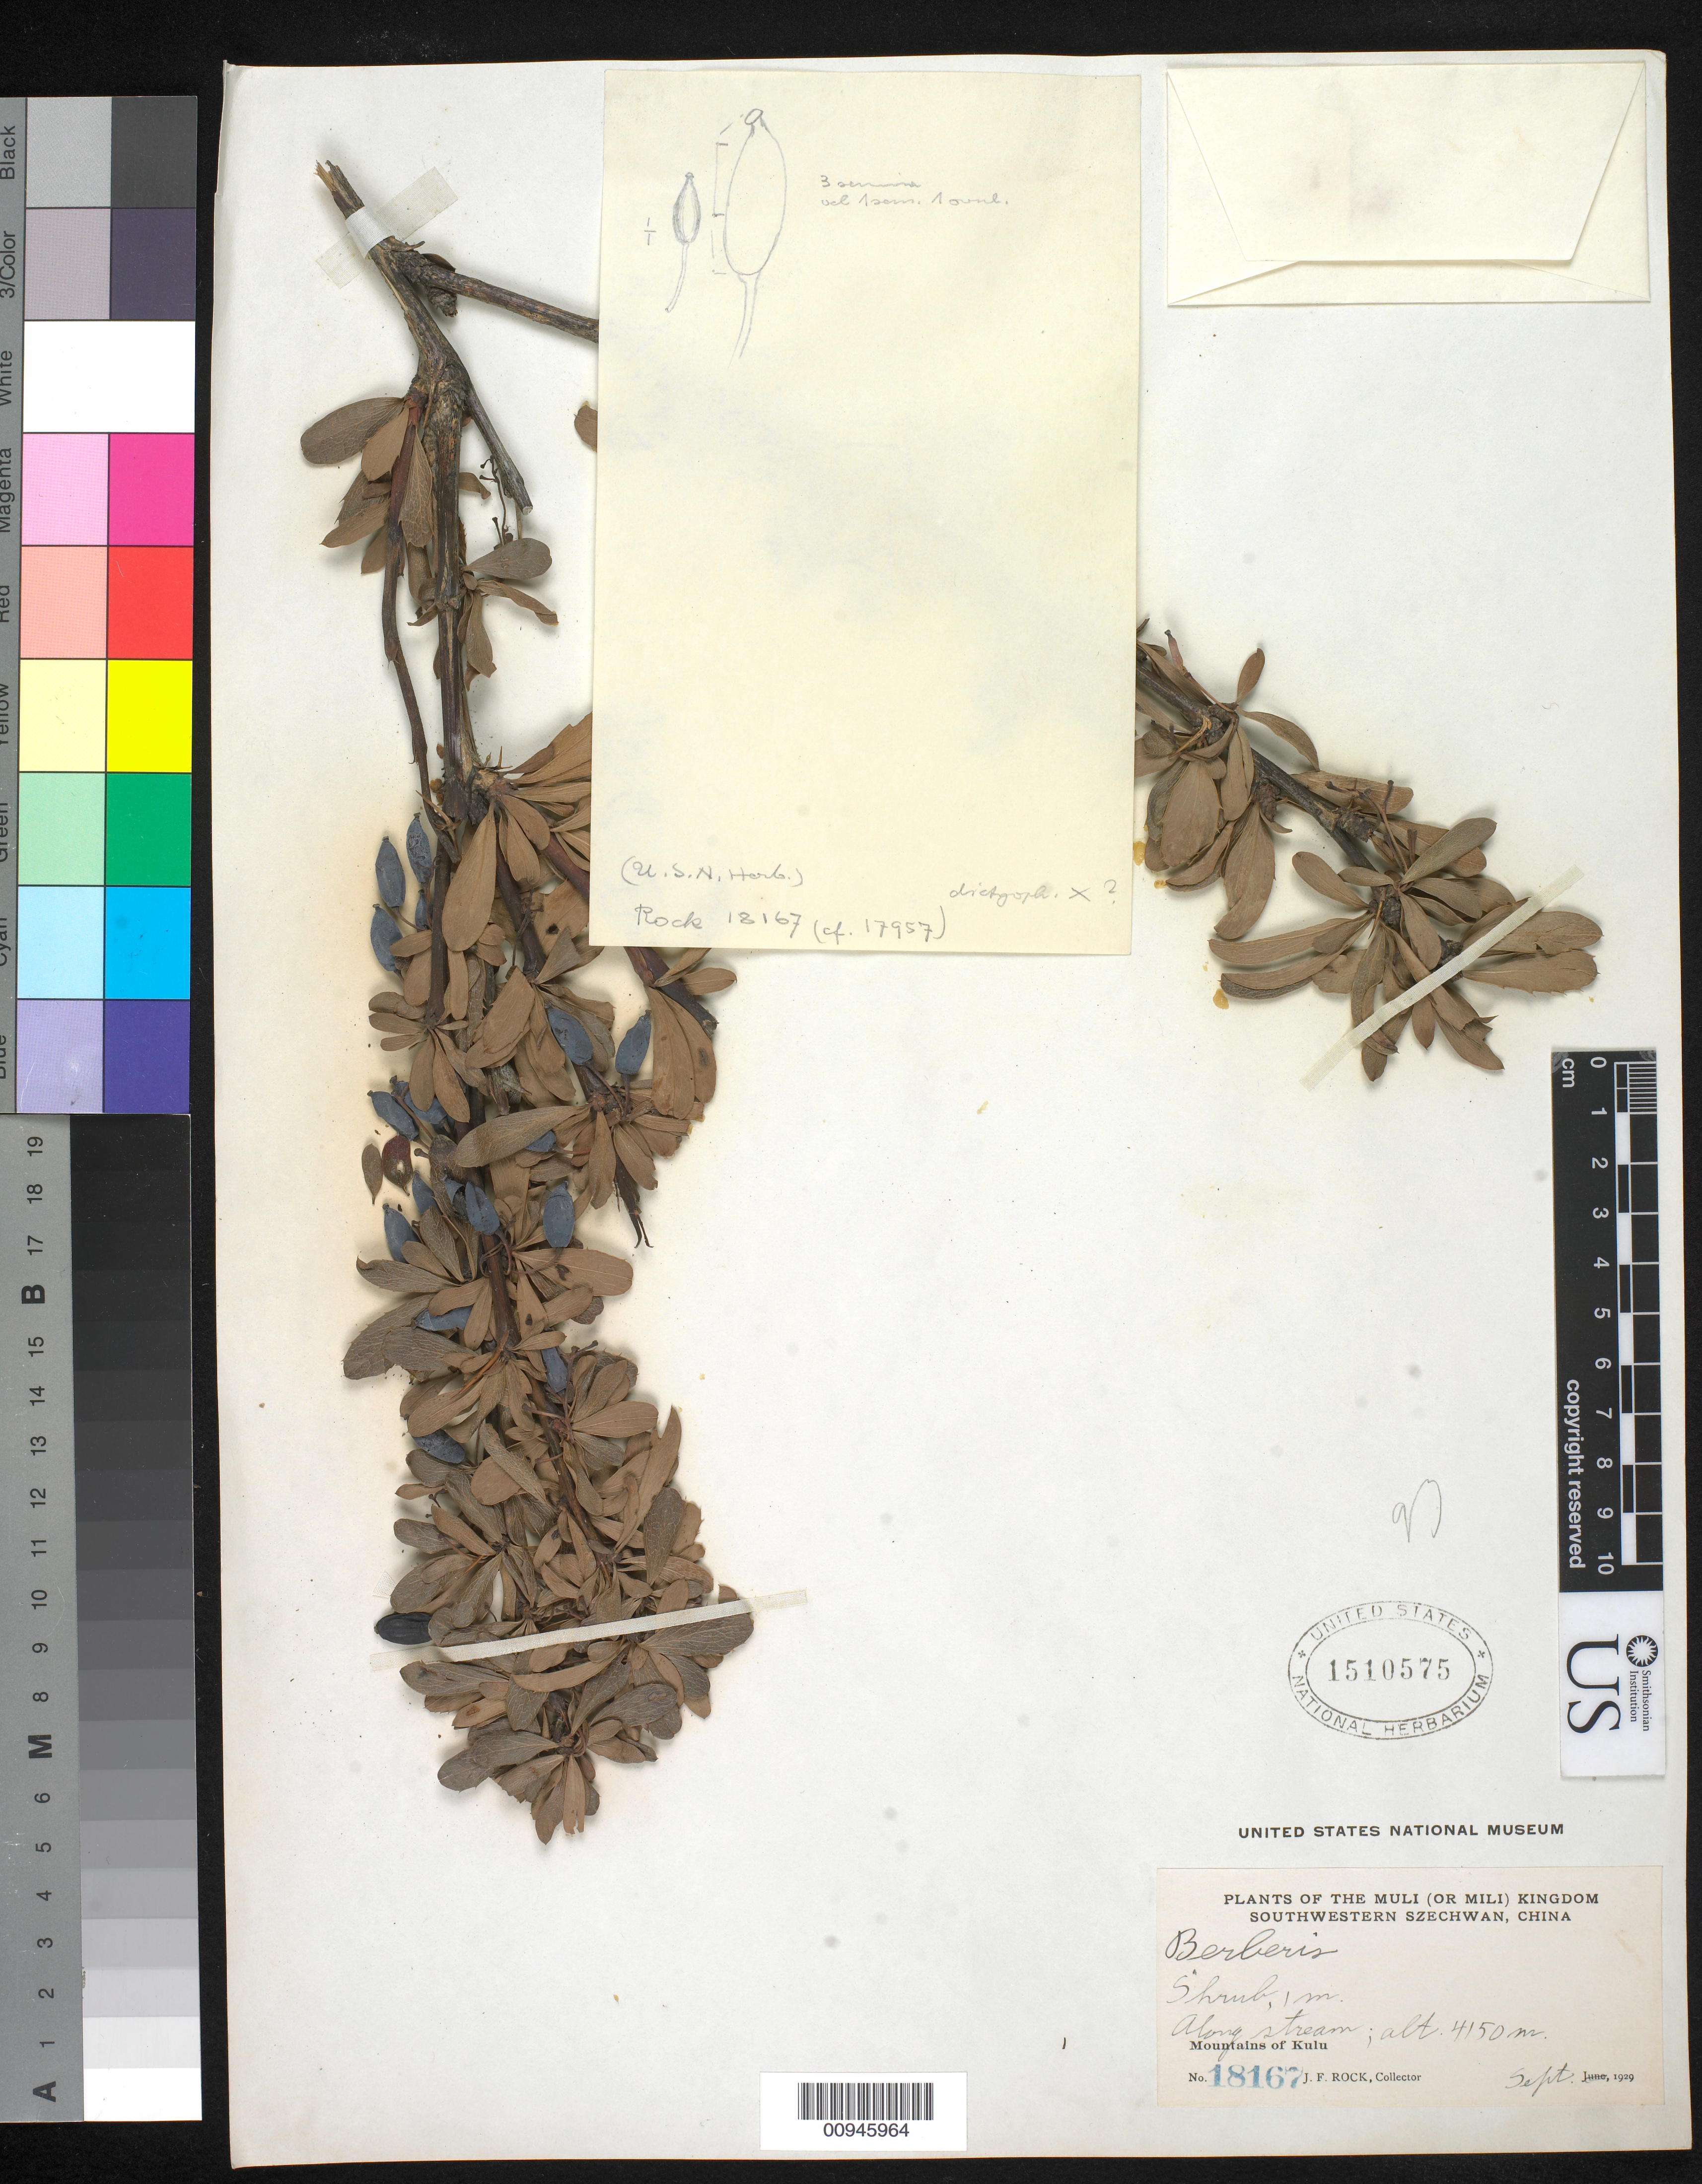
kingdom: Plantae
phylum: Tracheophyta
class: Magnoliopsida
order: Ranunculales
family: Berberidaceae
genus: Berberis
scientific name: Berberis sp.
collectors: J. F. Rock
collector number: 18167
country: China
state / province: Sichuan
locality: Mountain of Kulu.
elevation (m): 4150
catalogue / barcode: US 1510575